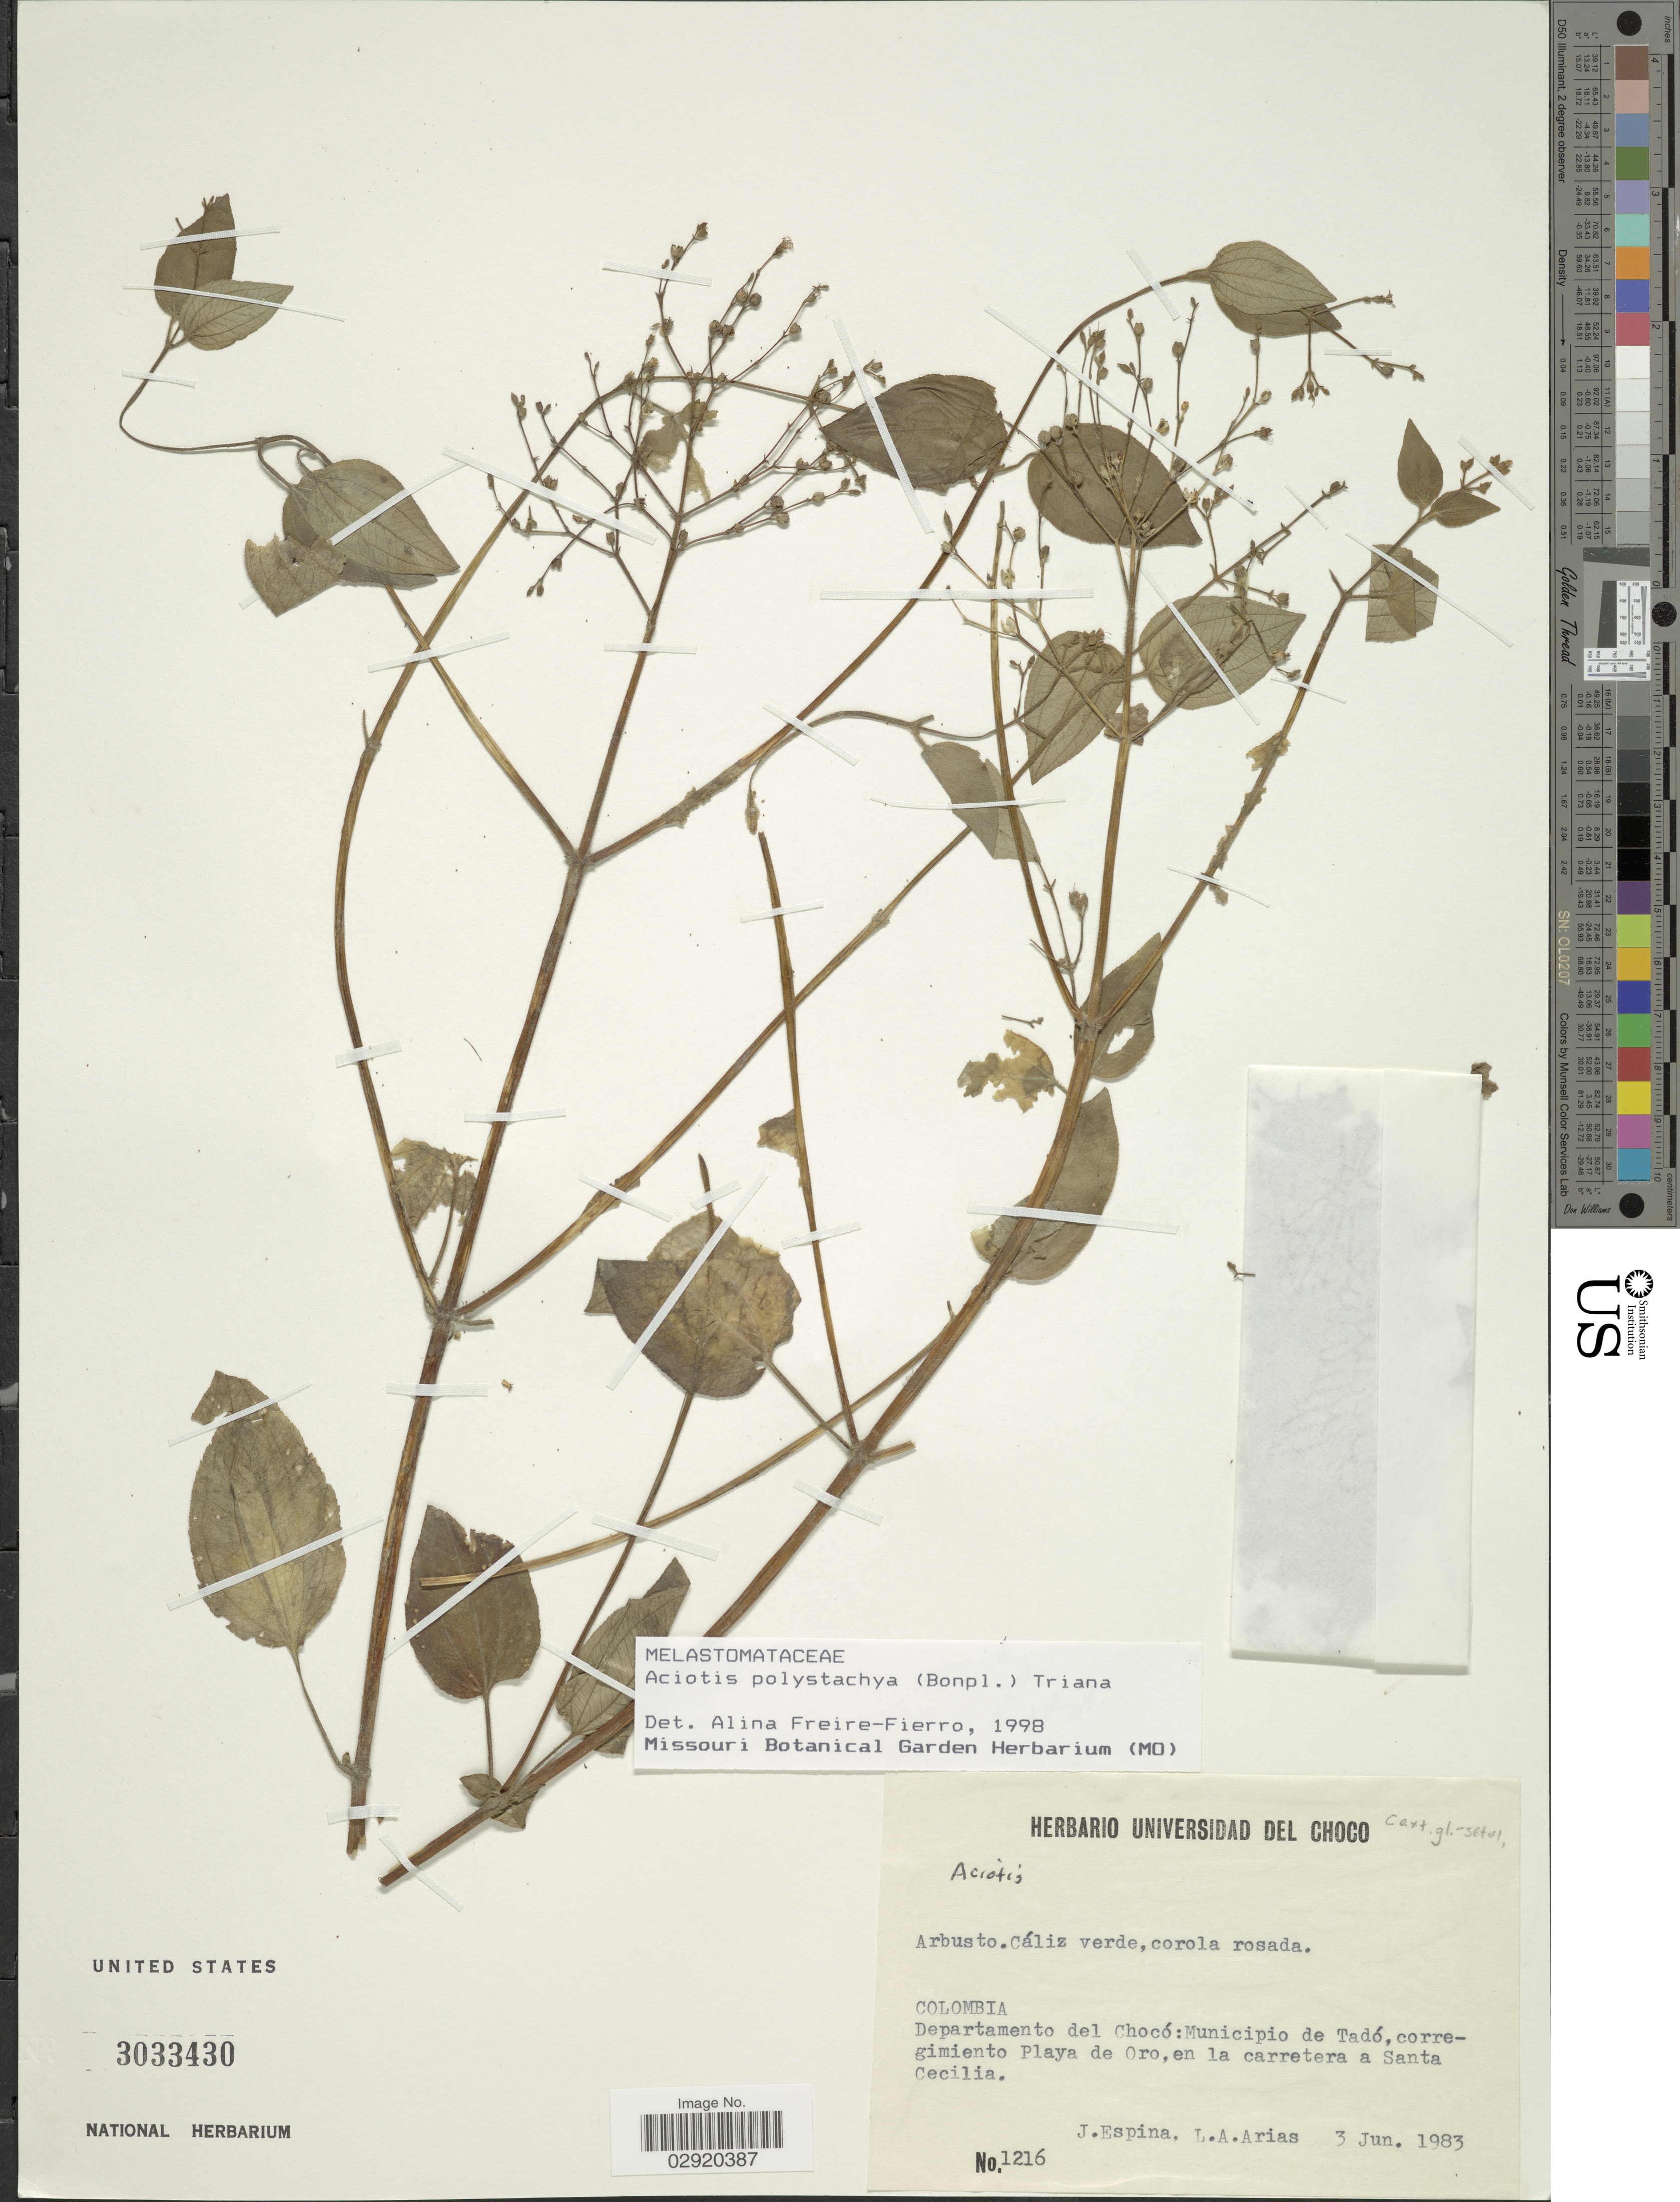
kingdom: Plantae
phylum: Tracheophyta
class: Magnoliopsida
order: Myrtales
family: Melastomataceae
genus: Aciotis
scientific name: Aciotis polystachya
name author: (Bonpl.) Triana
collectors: J. Espina & L. Arias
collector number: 1216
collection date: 1983-06-03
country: Colombia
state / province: Chocó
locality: Departamento del Chocó: Municipio de Tadó, corregimiento Playa de Oro, en la carretera a Santa Cecilia.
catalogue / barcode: US 3033430